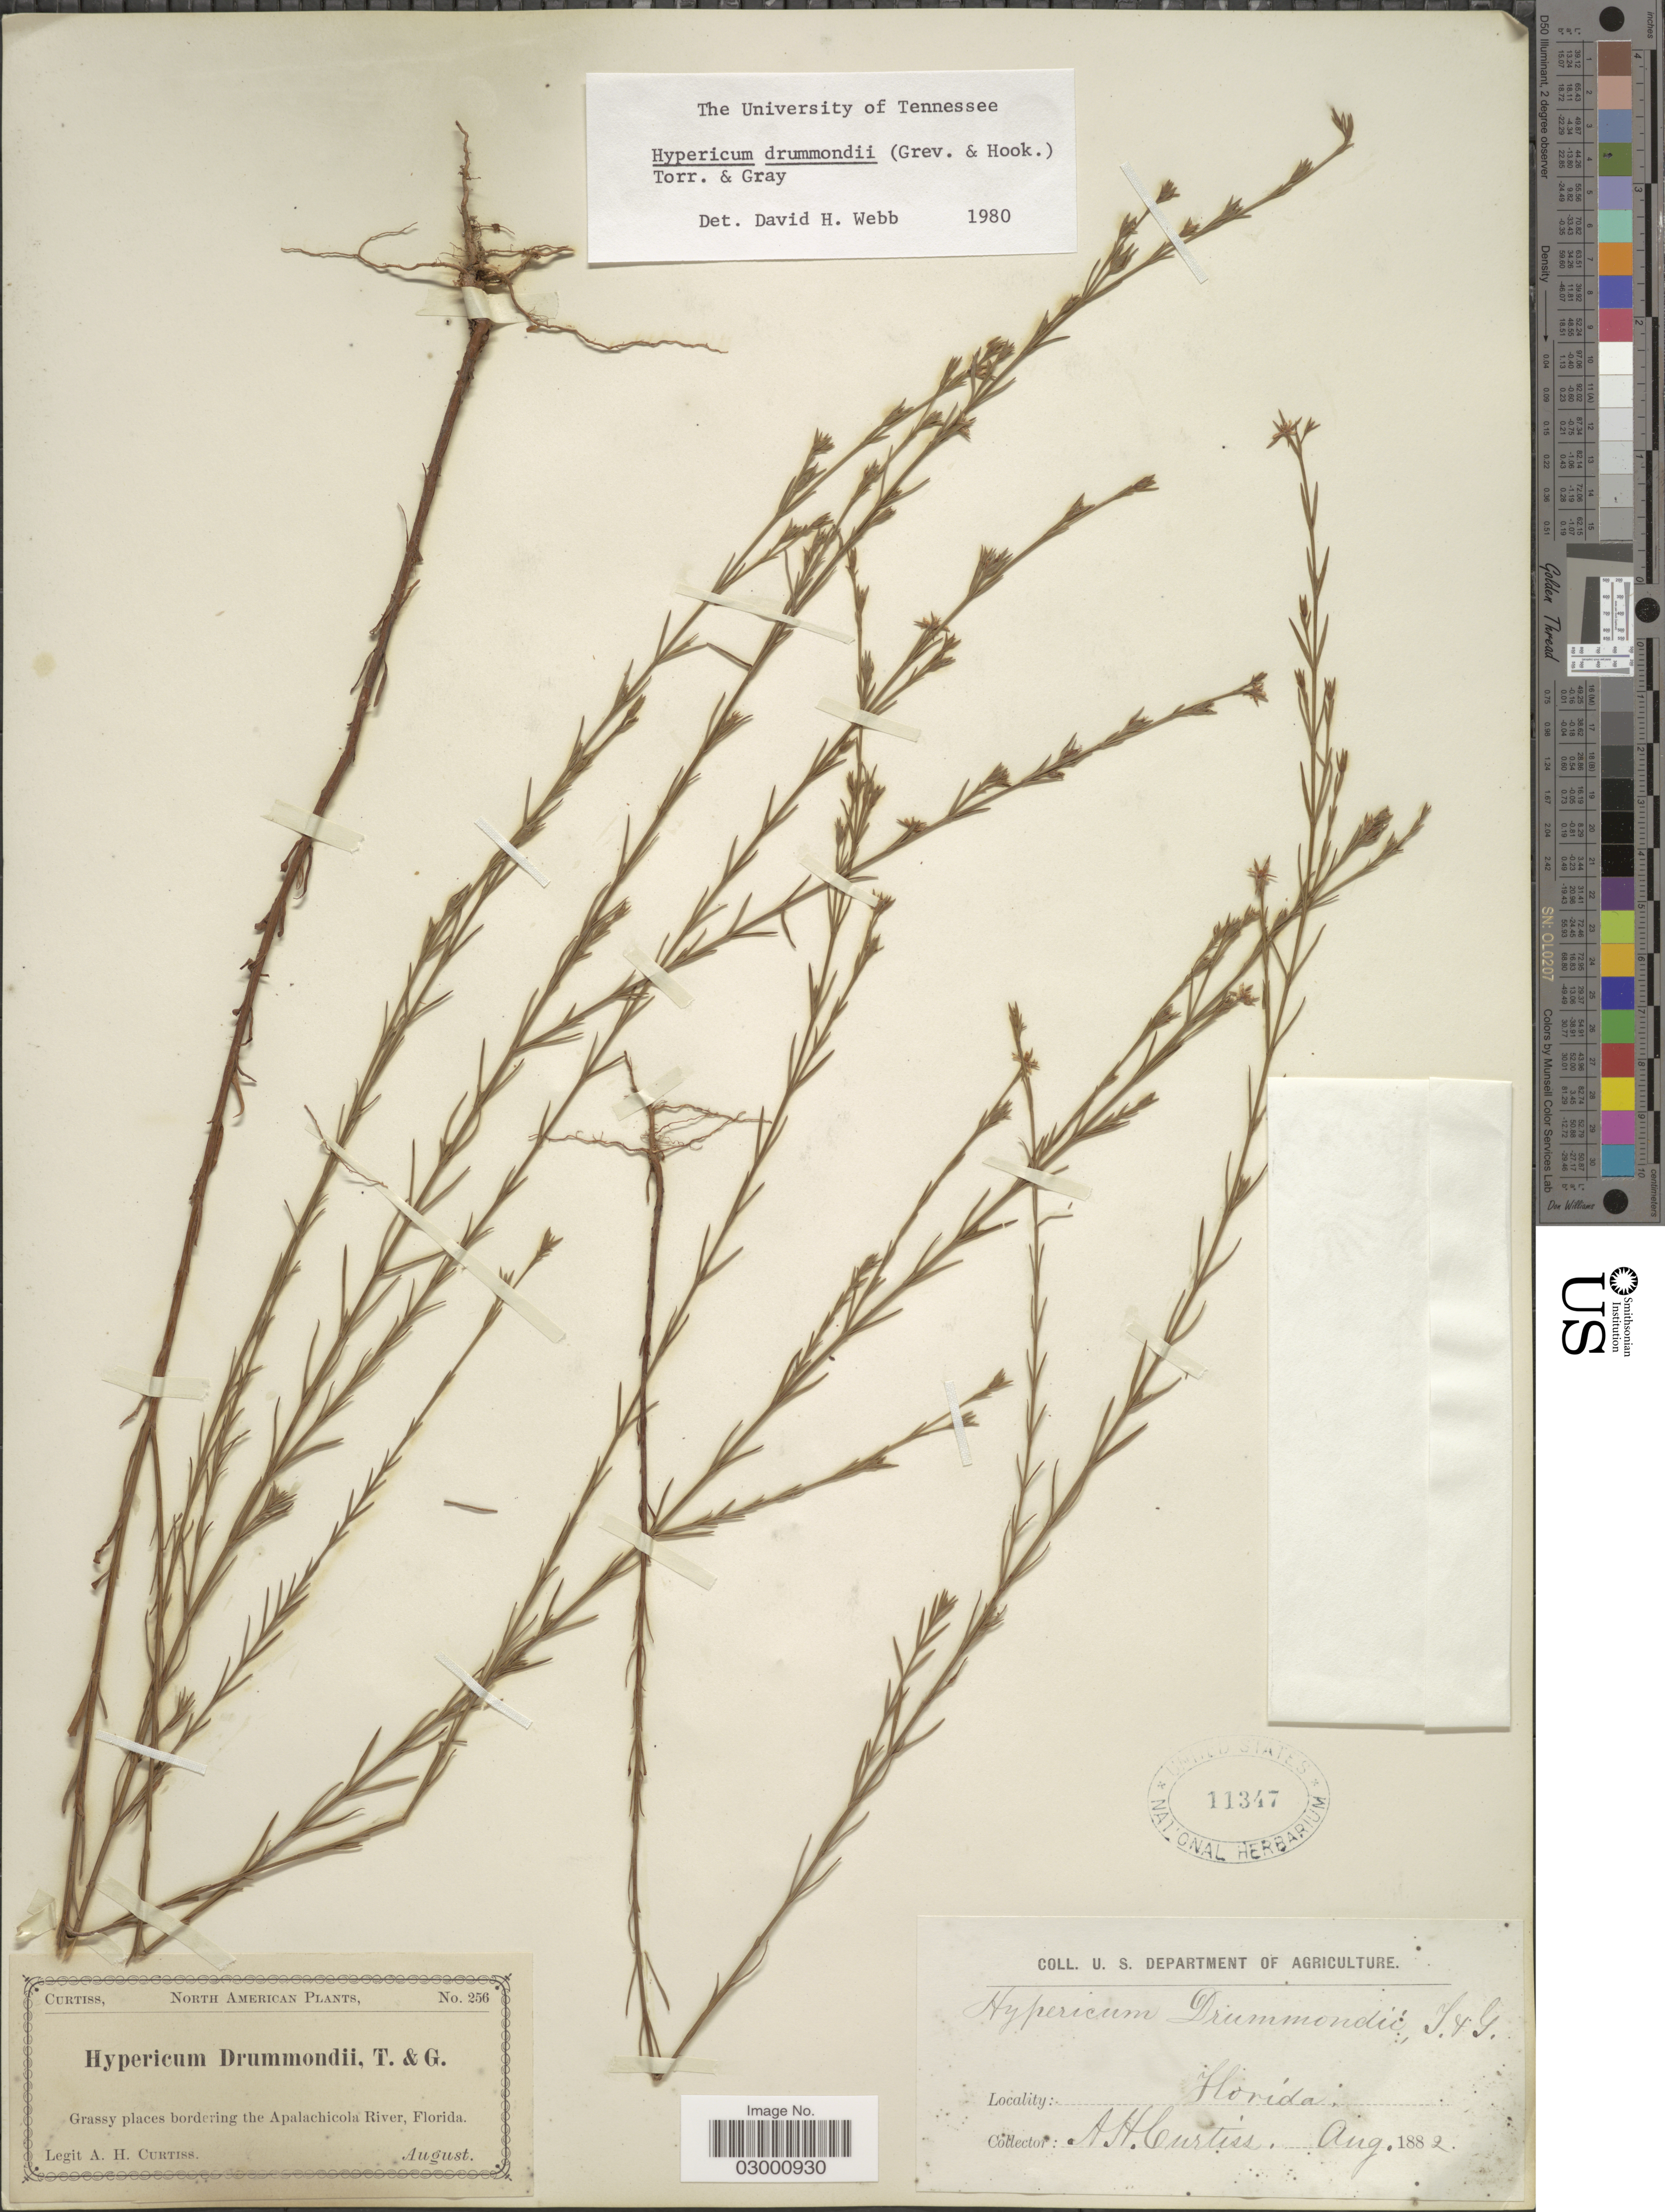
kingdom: Plantae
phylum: Tracheophyta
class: Magnoliopsida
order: Malpighiales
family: Hypericaceae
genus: Hypericum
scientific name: Hypericum drummondii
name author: (Grev. & Hook.) Torr. & A. Gray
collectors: A. H. Curtiss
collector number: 256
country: United States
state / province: Florida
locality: Grassy places bordering the Apalachicola River.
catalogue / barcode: US 11347